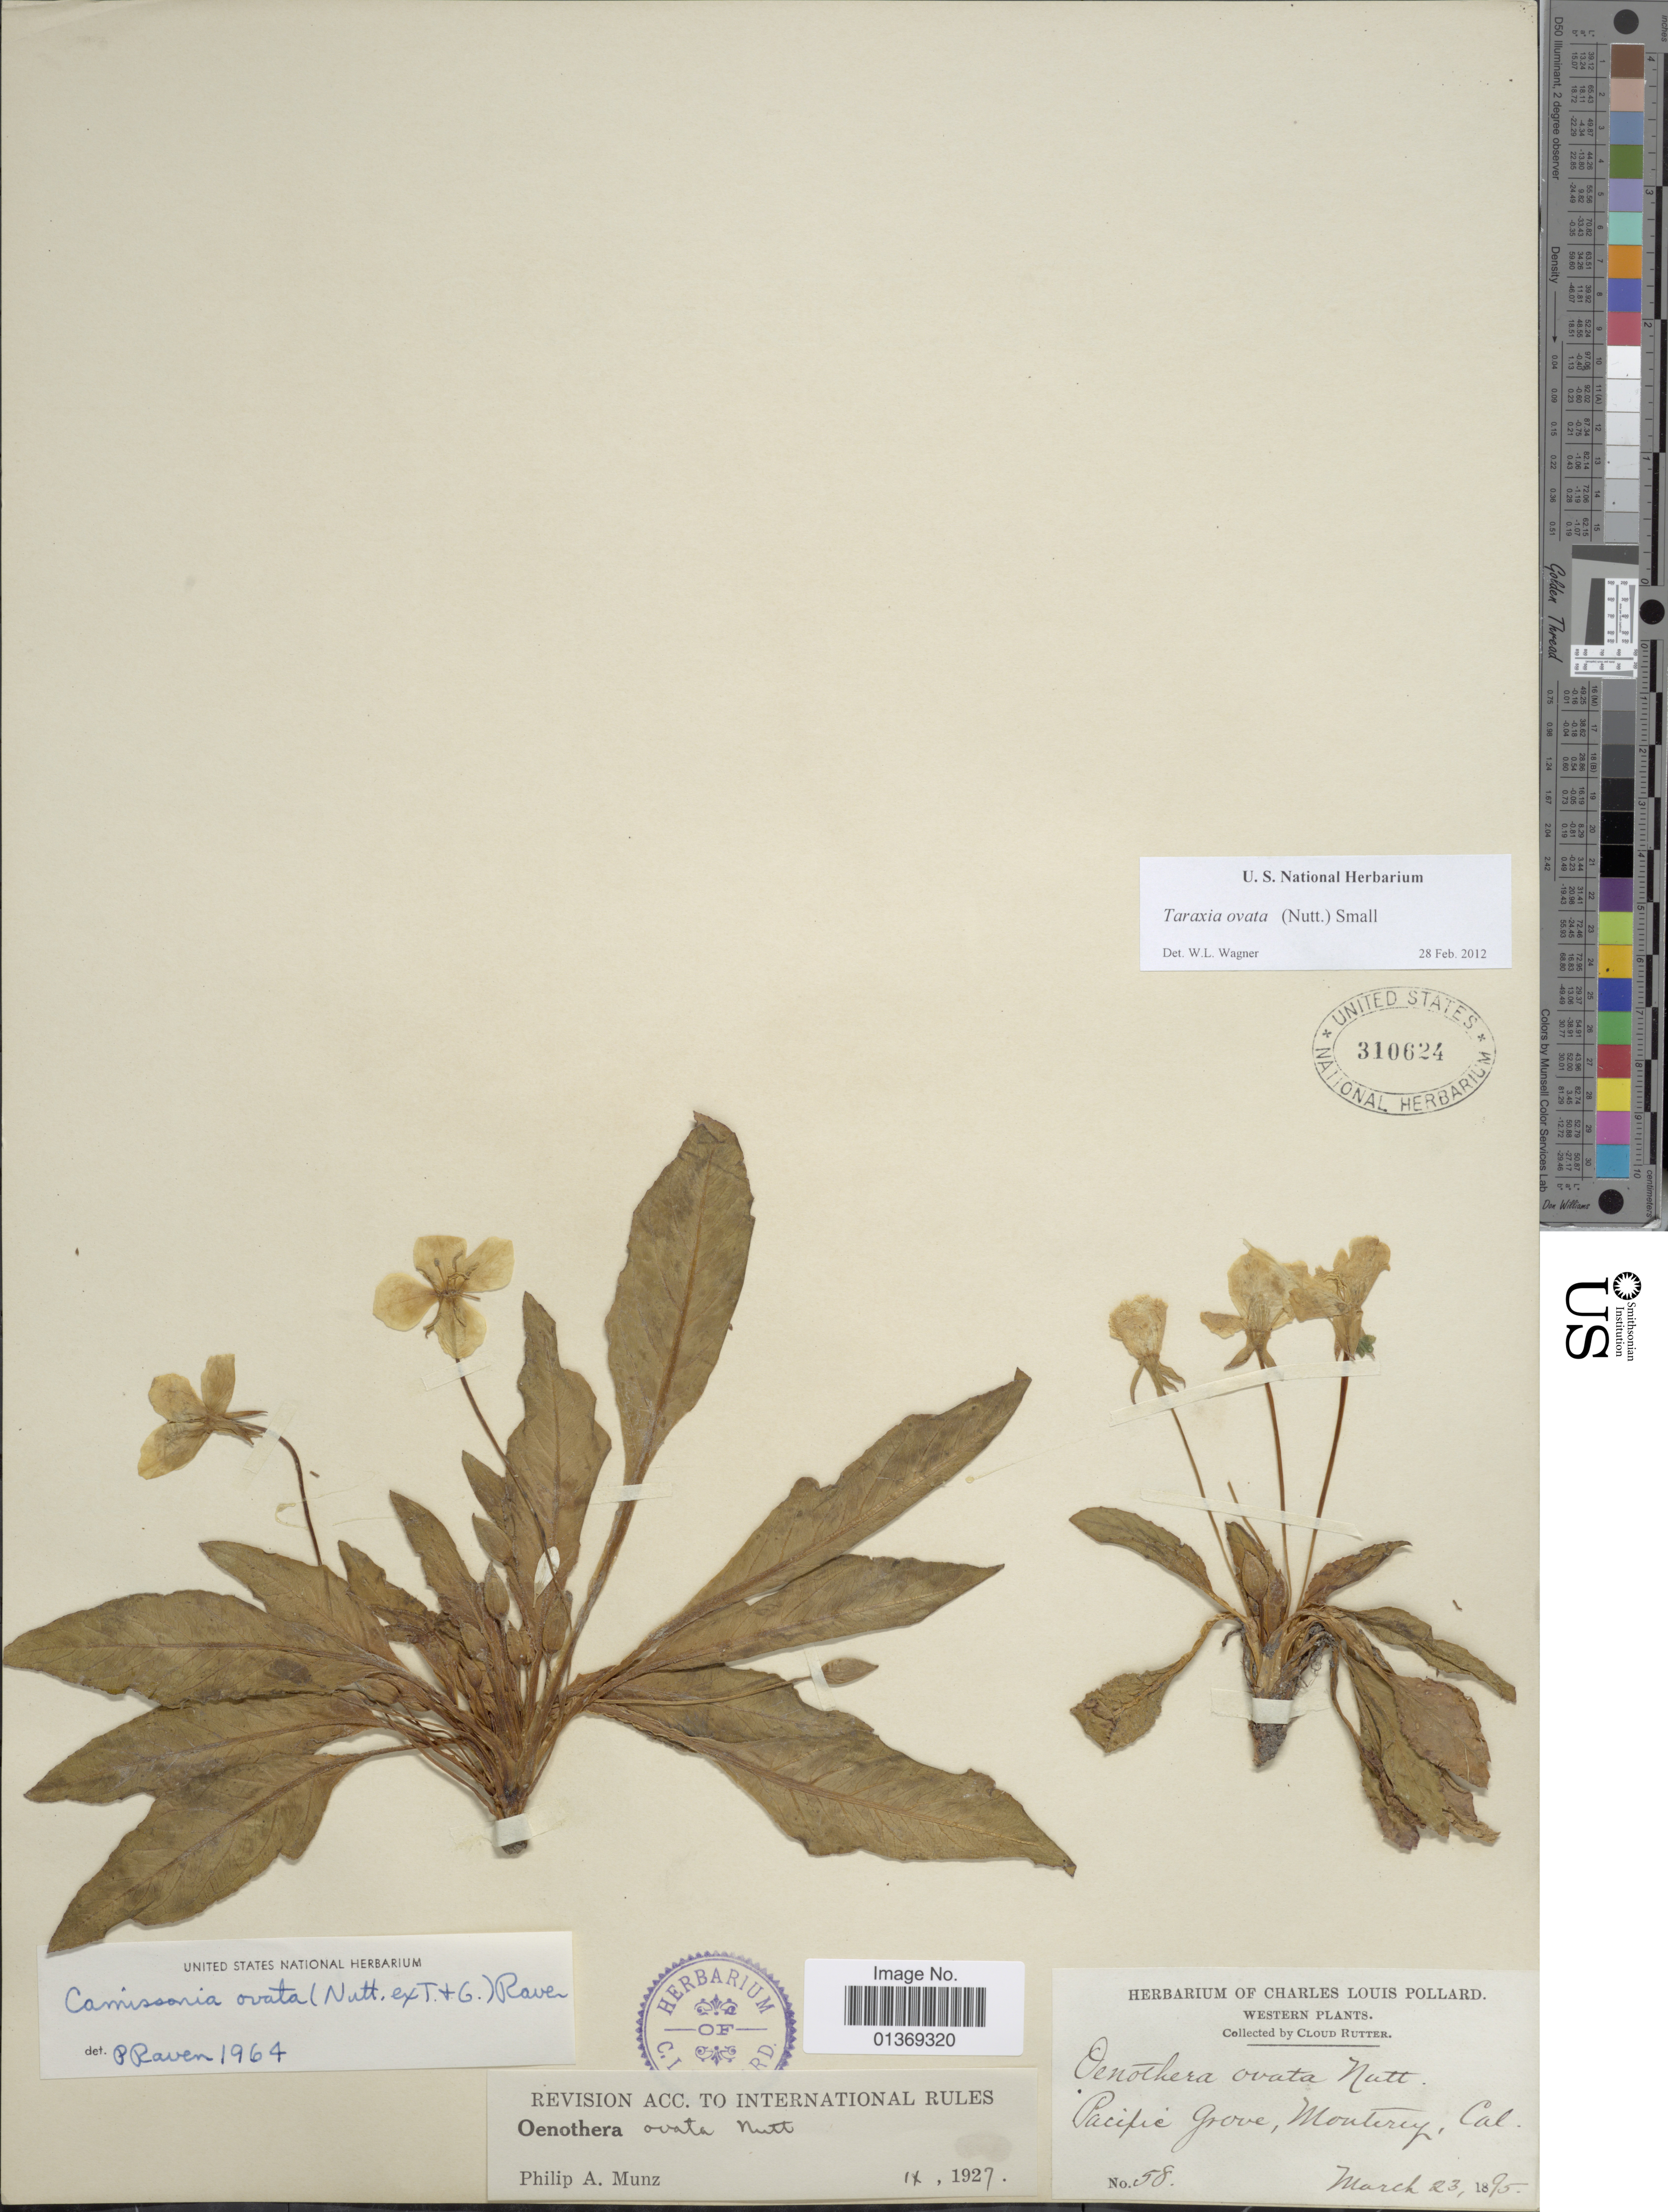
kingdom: Plantae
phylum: Tracheophyta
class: Magnoliopsida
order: Myrtales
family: Onagraceae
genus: Taraxia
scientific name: Taraxia ovata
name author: (Nutt.) Small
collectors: C. Rutter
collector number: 58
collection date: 1895-03-23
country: United States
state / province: California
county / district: Monterey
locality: Western Plants, Pacific Grove, Monterey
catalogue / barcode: US 310624